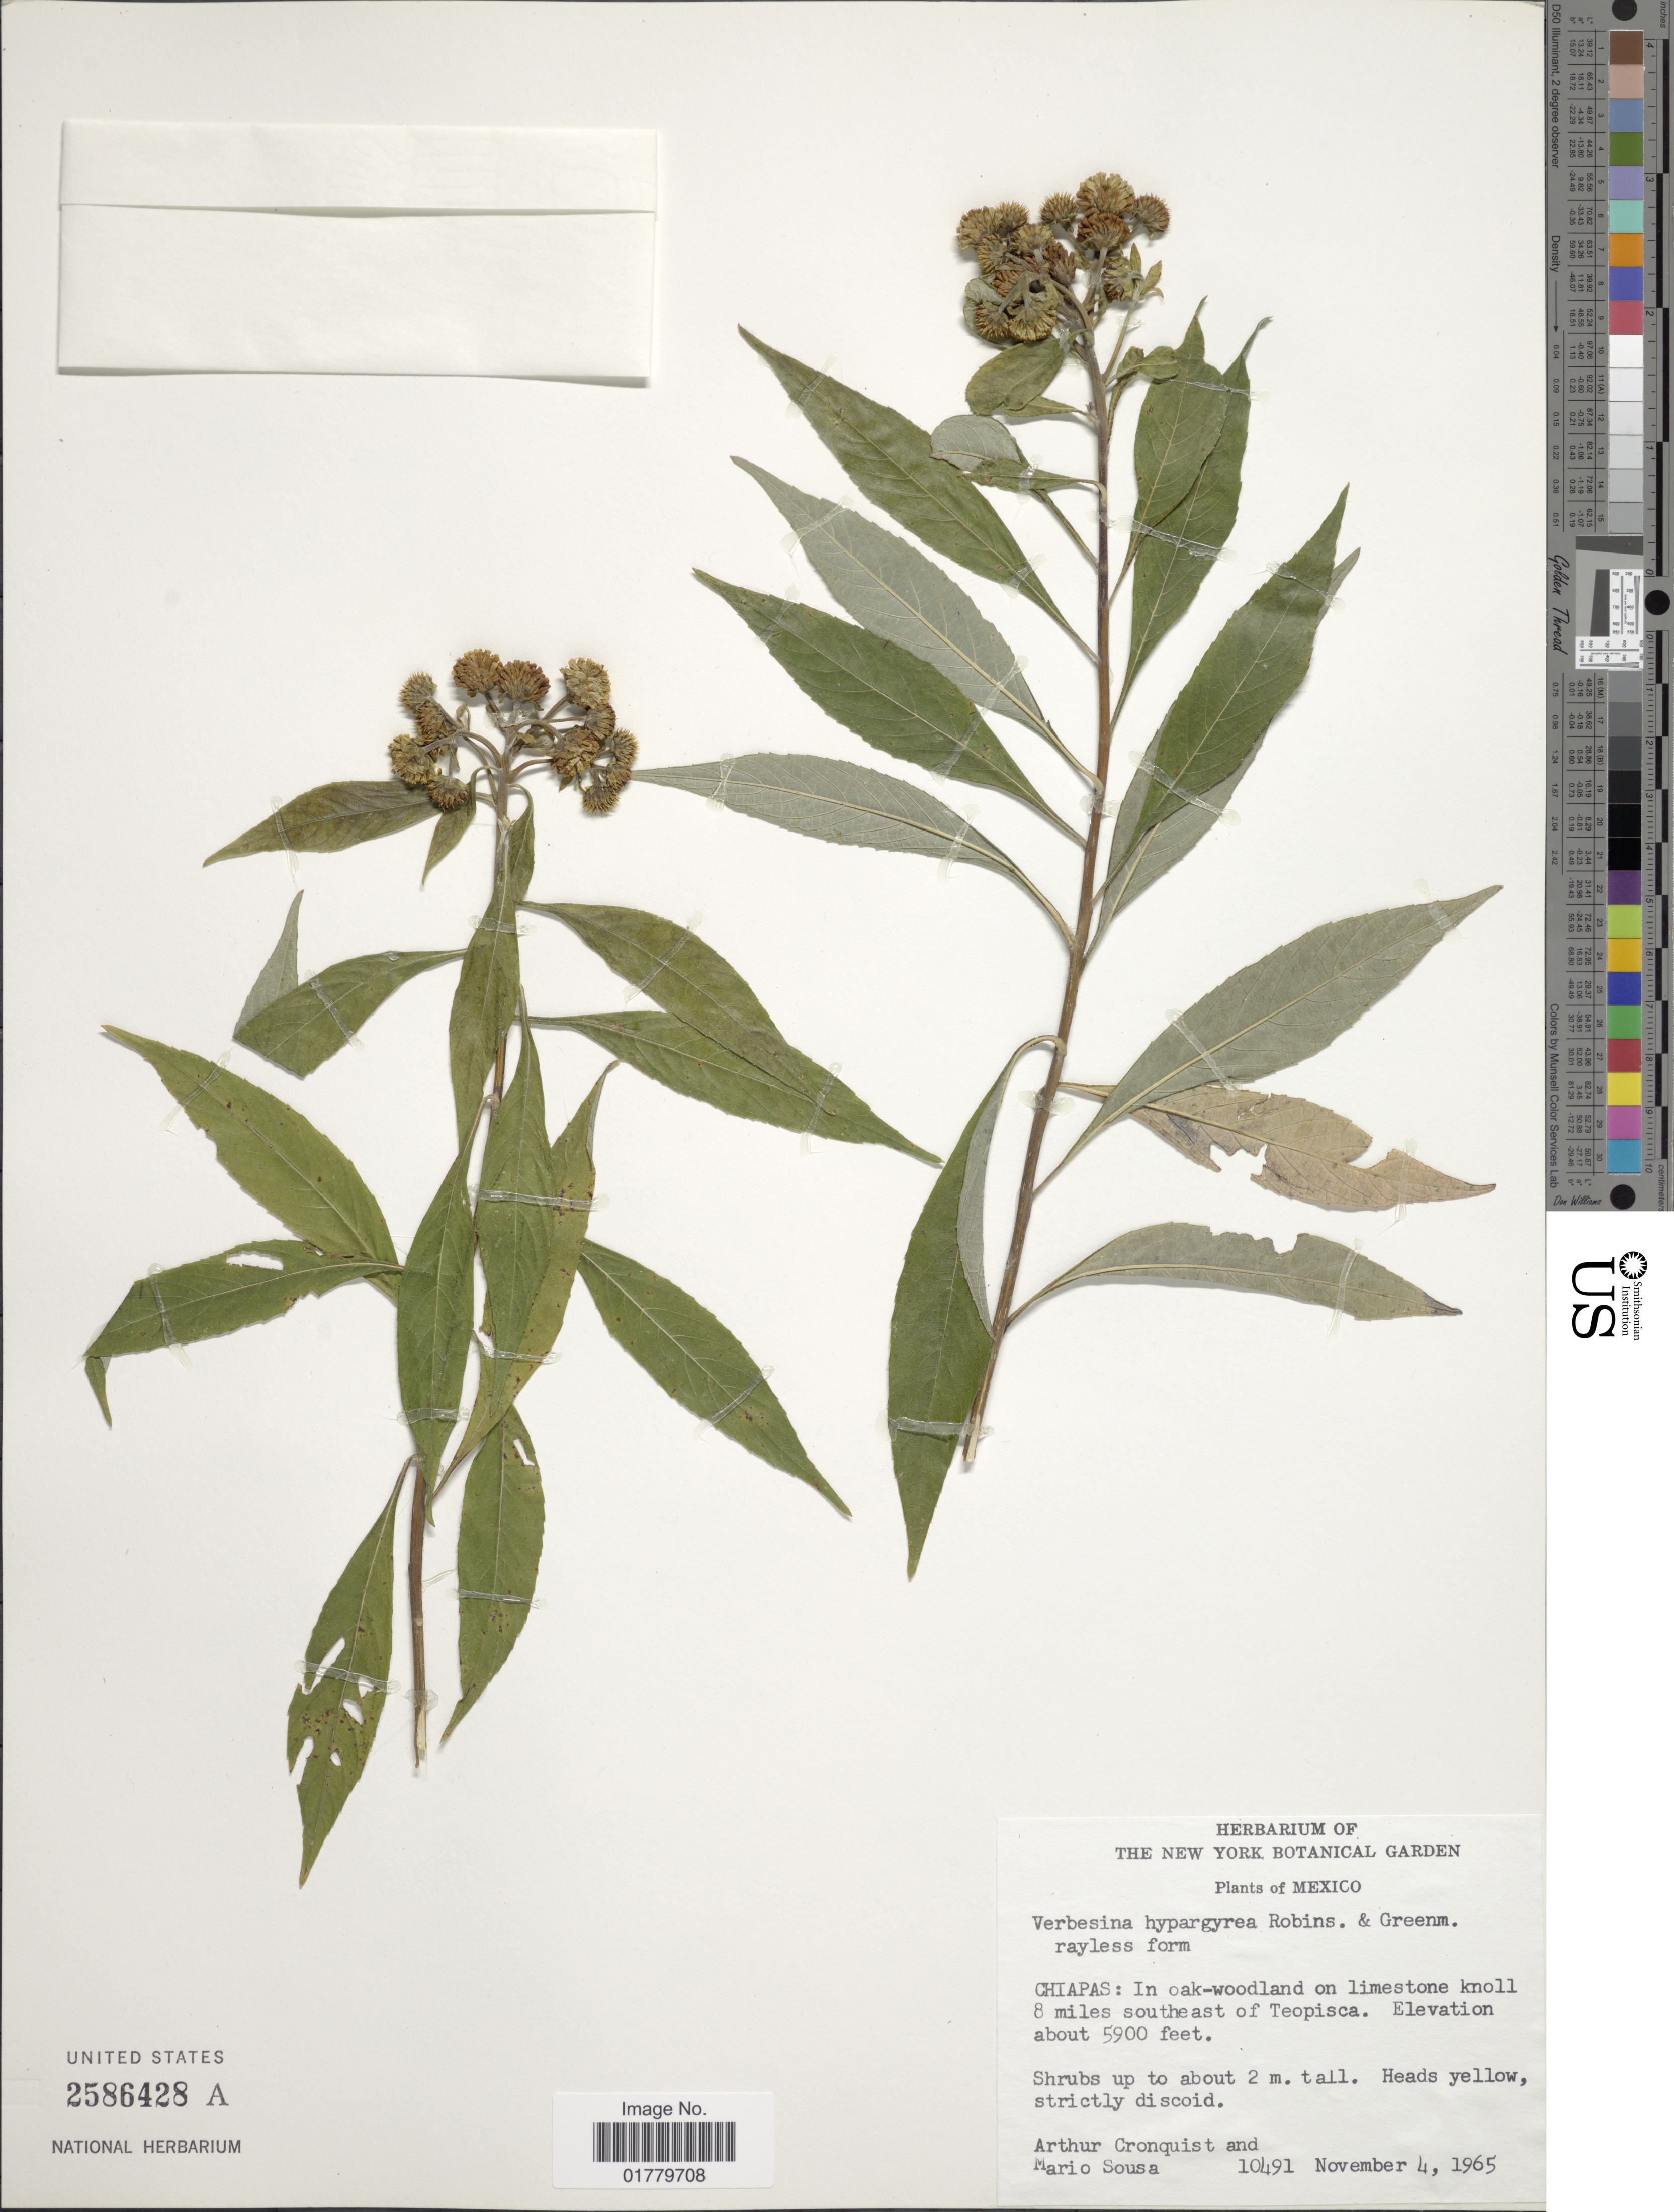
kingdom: Plantae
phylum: Tracheophyta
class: Magnoliopsida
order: Asterales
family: Asteraceae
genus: Verbesina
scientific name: Verbesina hypargyrea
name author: B.L. Rob. & Greenm.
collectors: A. J. Cronquist & M. Sousa S.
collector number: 10491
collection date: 1965-11-04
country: Mexico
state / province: Chiapas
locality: Chiapas: In oak-woodland on limestone knoll 8 miles southeast of Teopisca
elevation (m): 1798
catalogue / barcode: US 2586428A